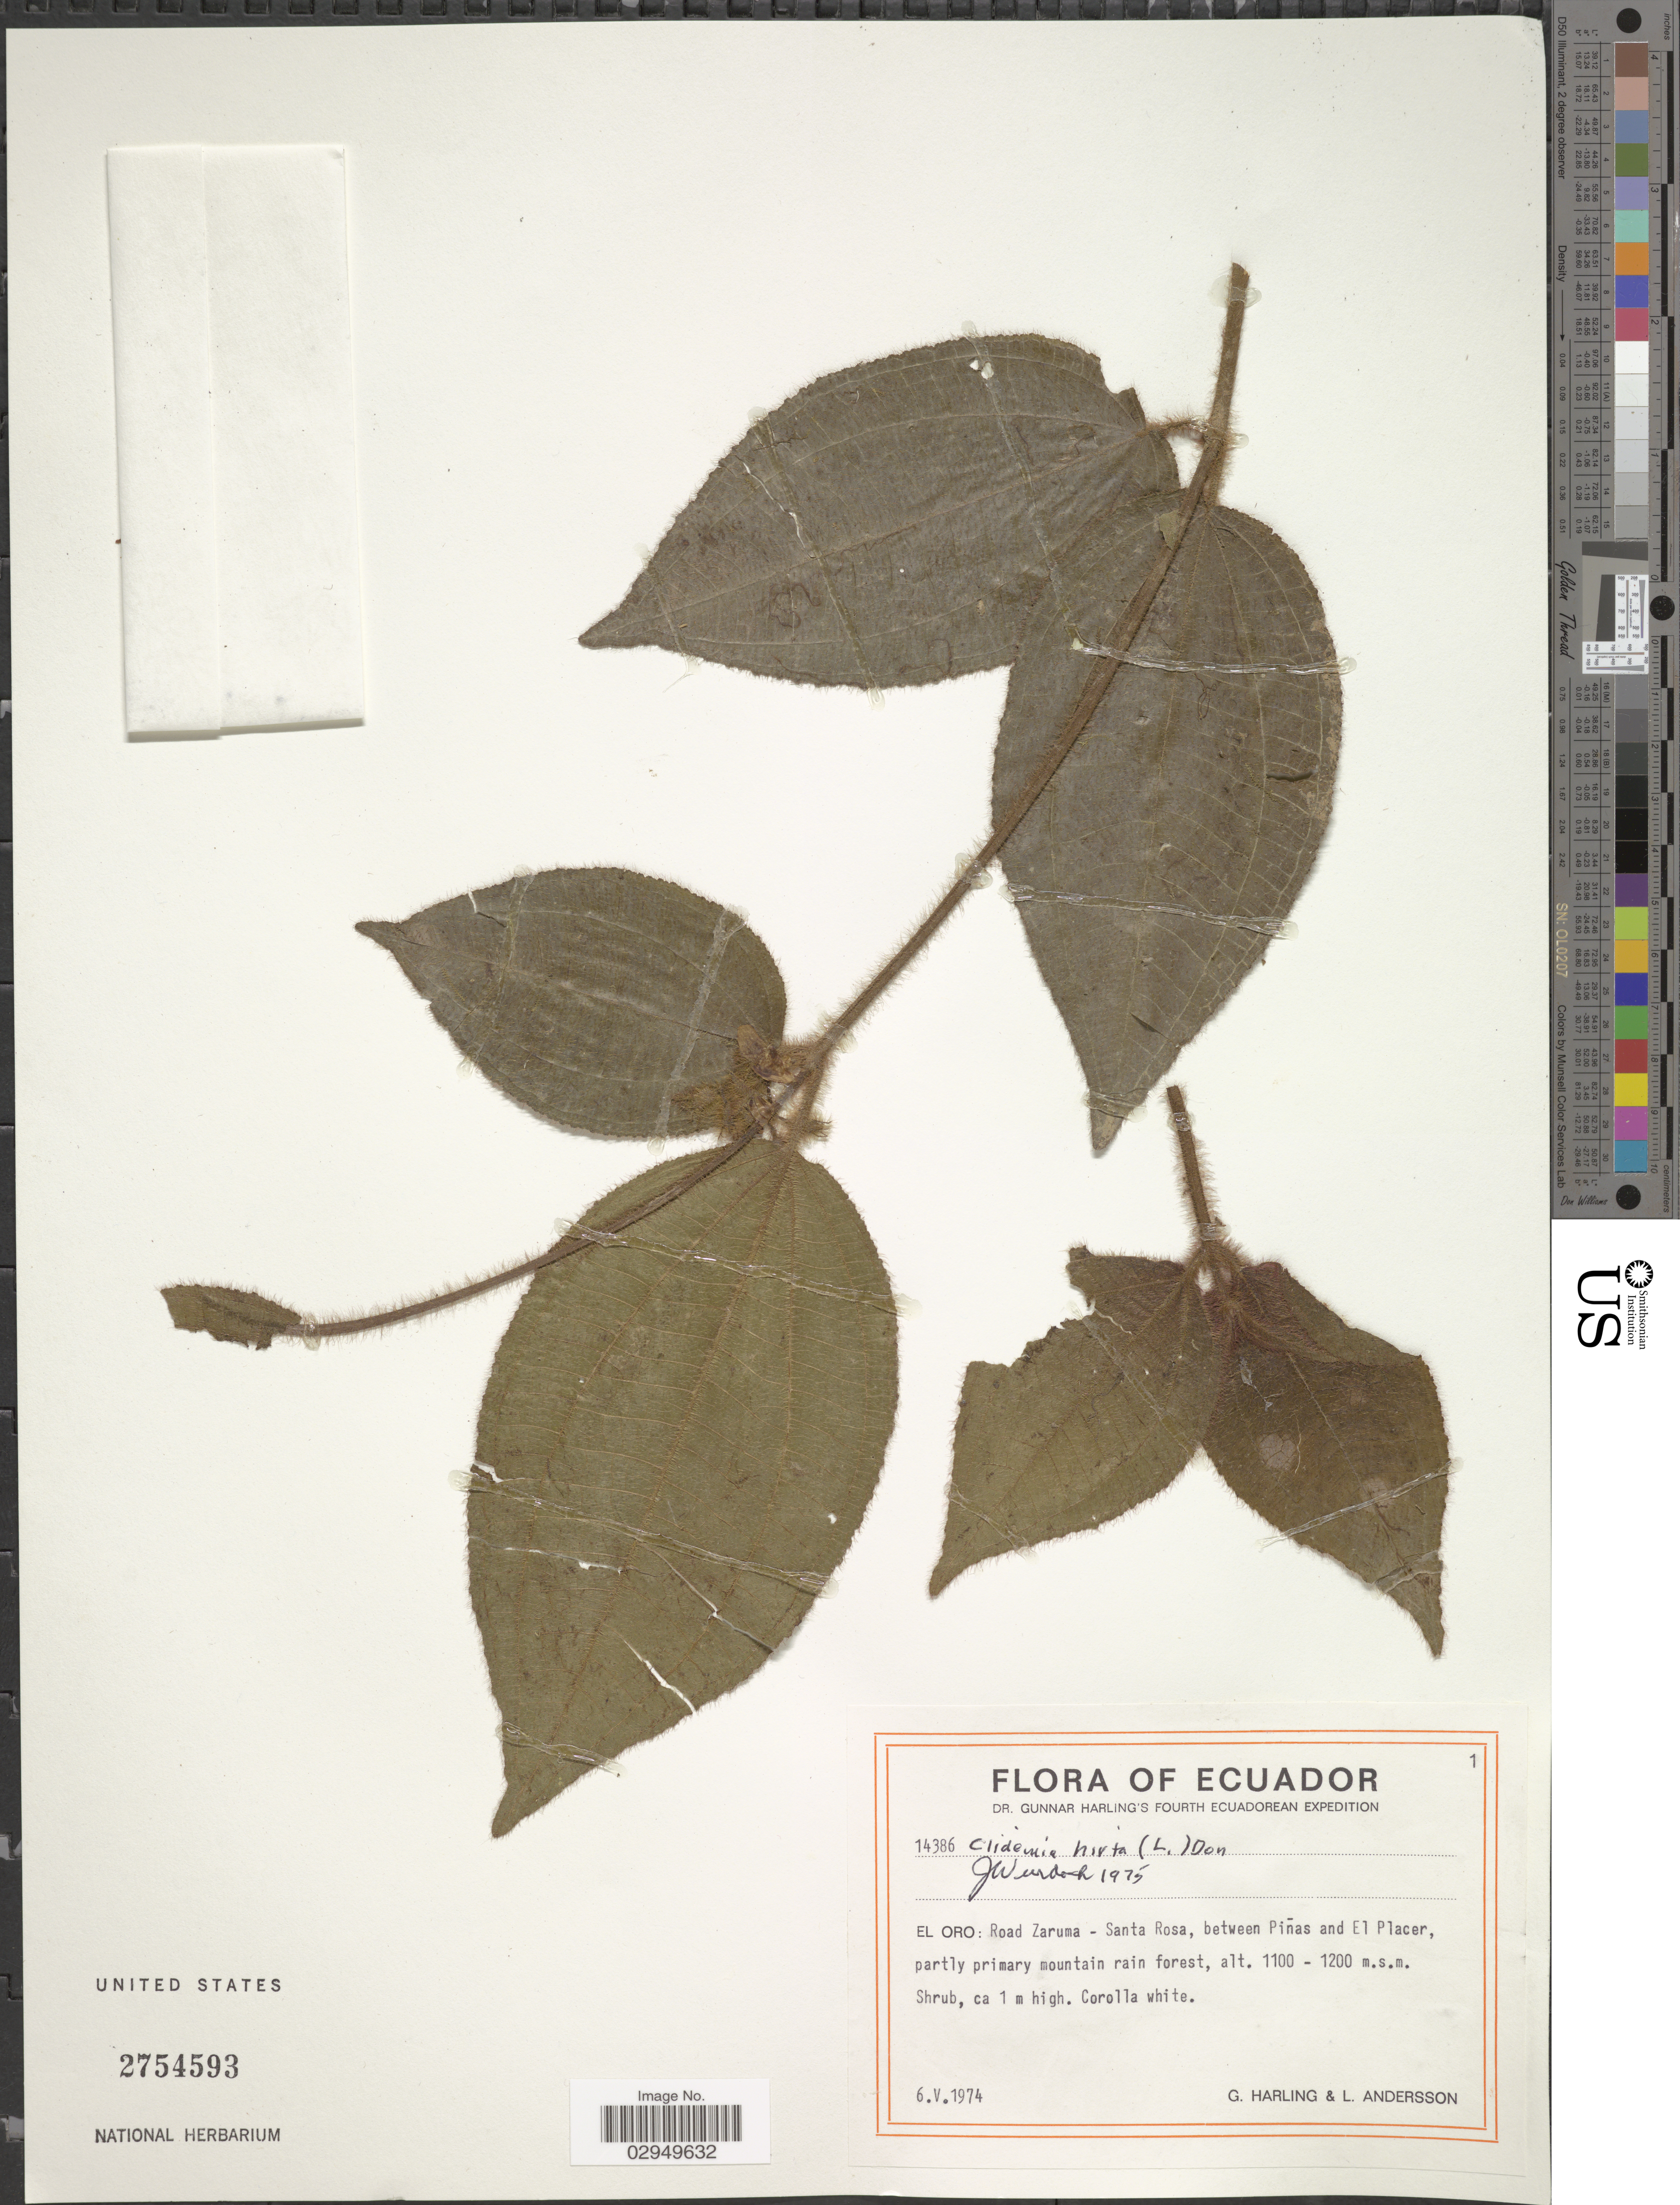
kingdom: Plantae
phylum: Tracheophyta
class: Magnoliopsida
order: Myrtales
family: Melastomataceae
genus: Clidemia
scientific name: Clidemia hirta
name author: (L.) D. Don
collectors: G. Harling & L. Andersson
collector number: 14386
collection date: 1974-05-06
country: Ecuador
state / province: El Oro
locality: Road Zaruma - Santa Rosa, between Piñas and El Placer.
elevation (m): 1100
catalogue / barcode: US 2754593